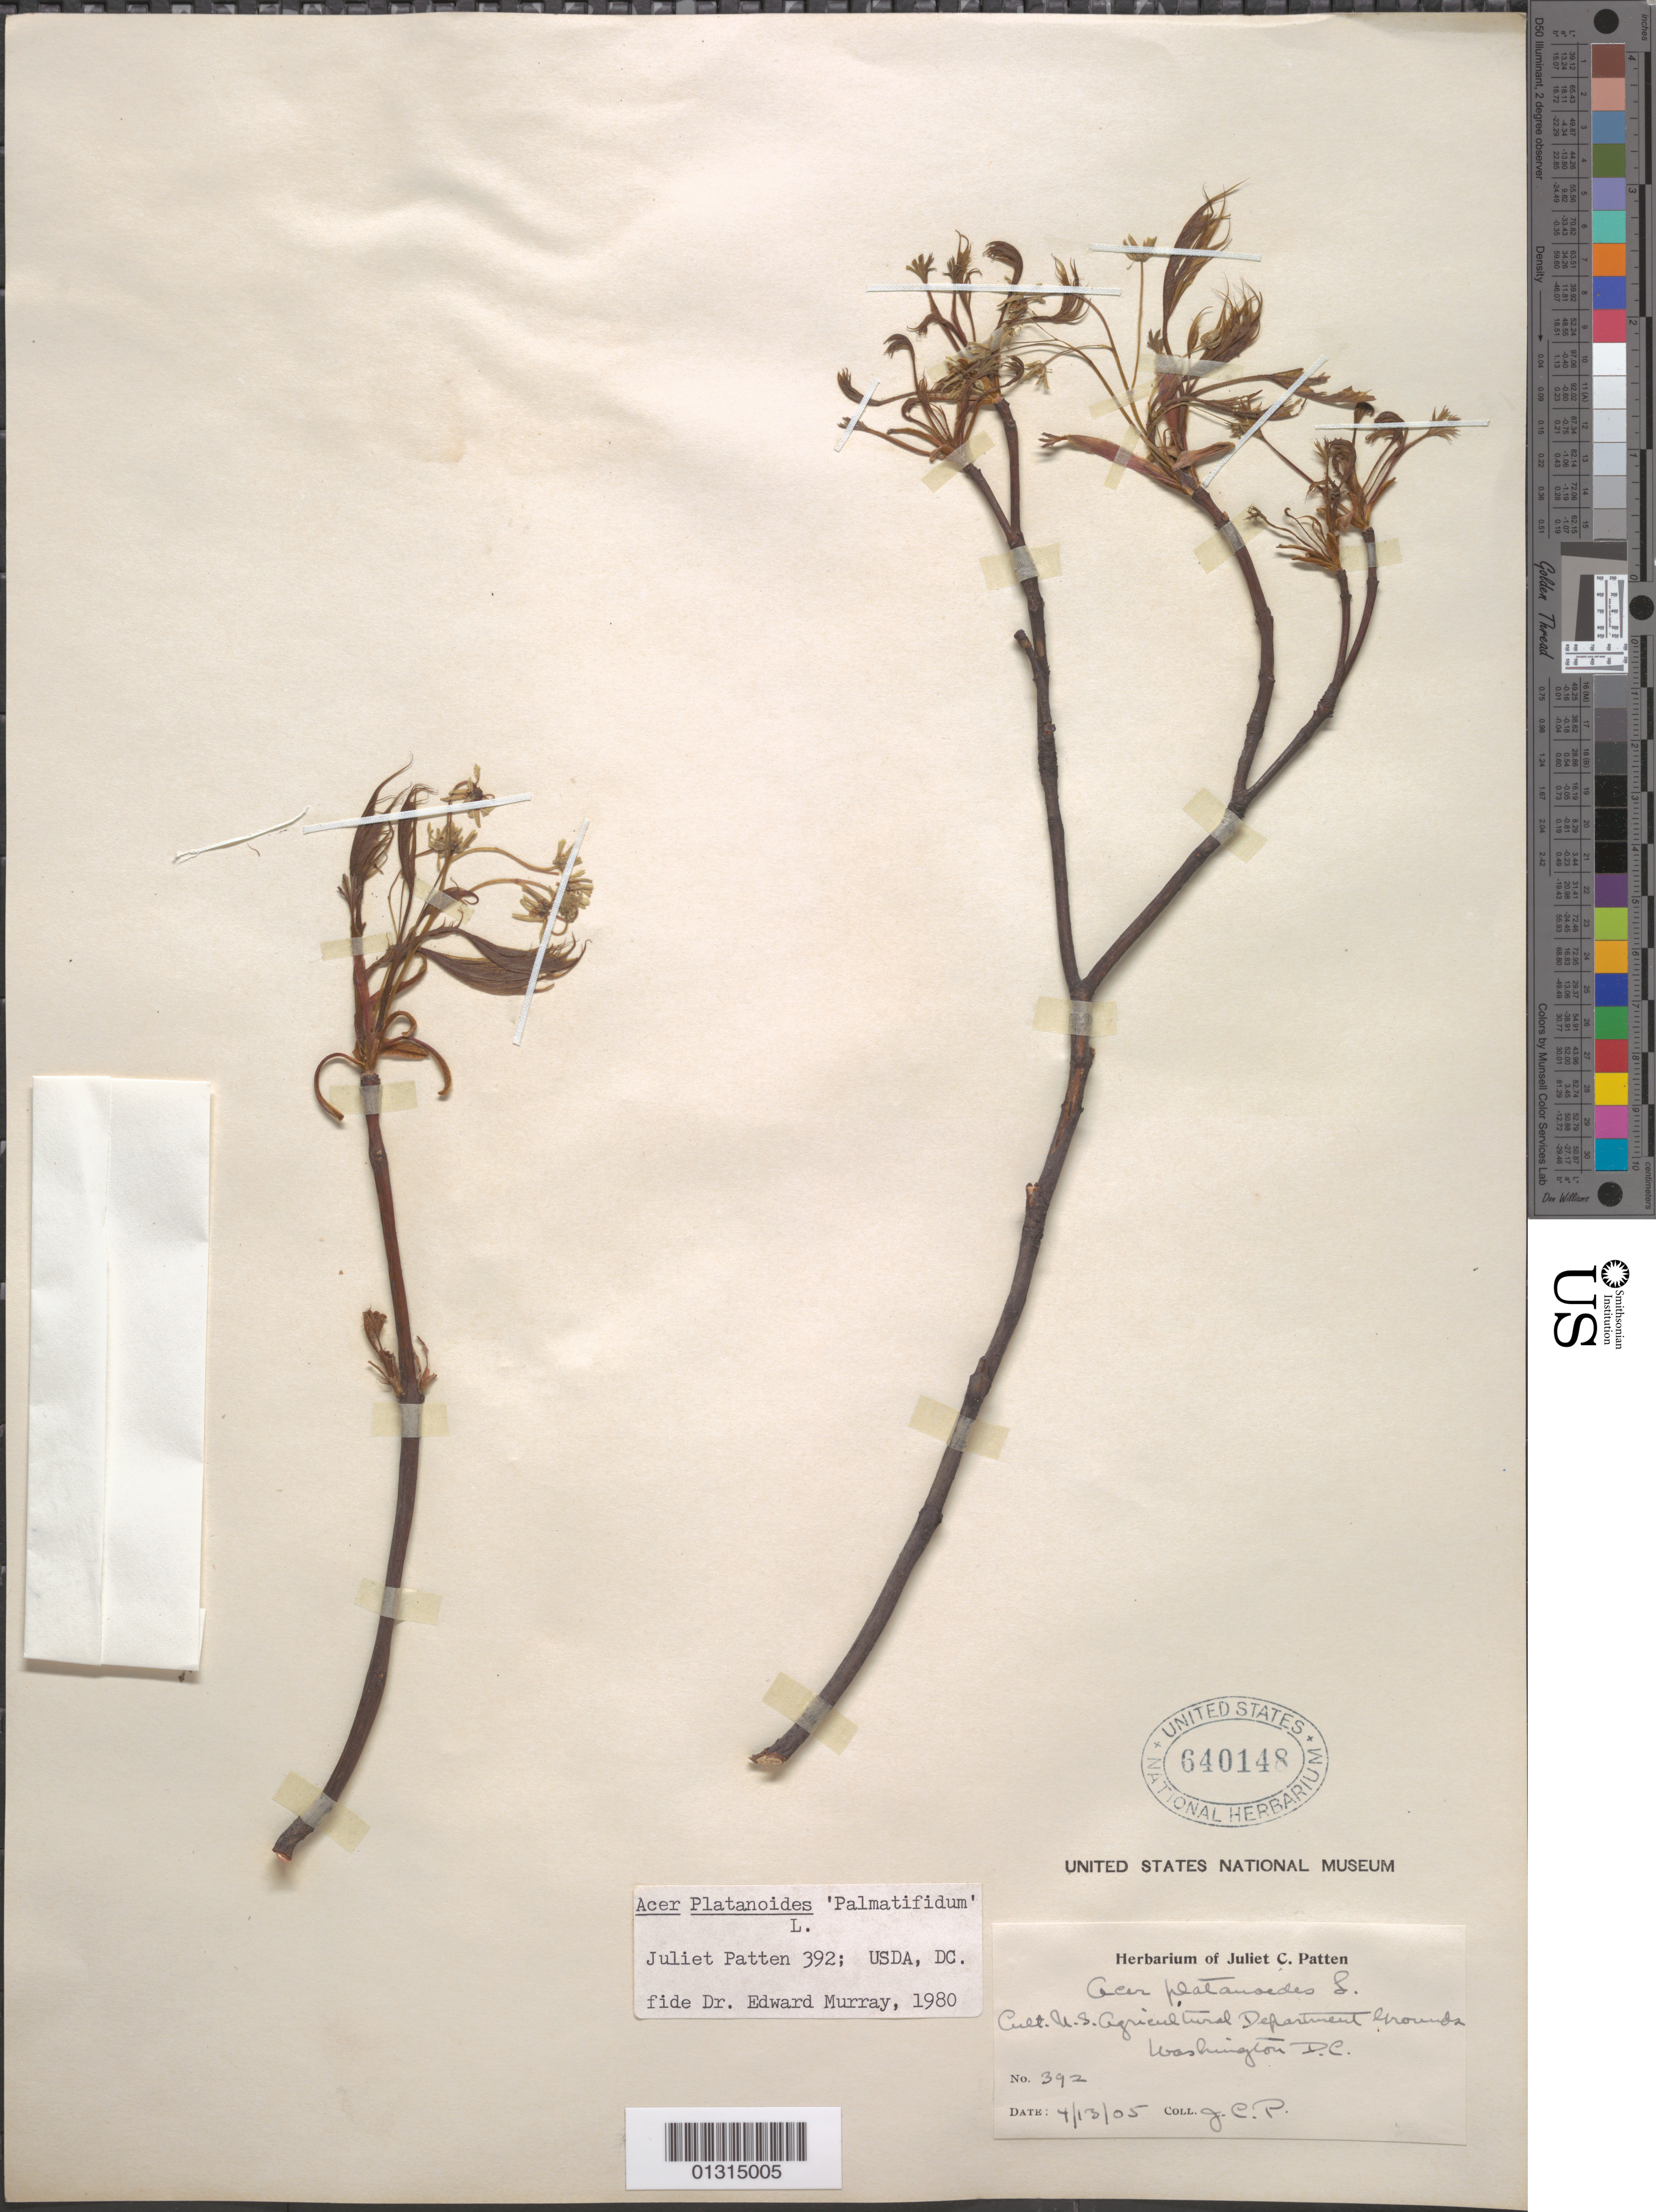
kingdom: Plantae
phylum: Tracheophyta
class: Magnoliopsida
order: Sapindales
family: Sapindaceae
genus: Acer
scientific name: Acer platanoides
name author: L.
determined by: Murray, Edward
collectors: J. Patten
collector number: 392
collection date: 1905-04-13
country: United States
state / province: District of Columbia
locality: U.S. Agricultural Department Grounds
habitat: Cultivated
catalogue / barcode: US 640148